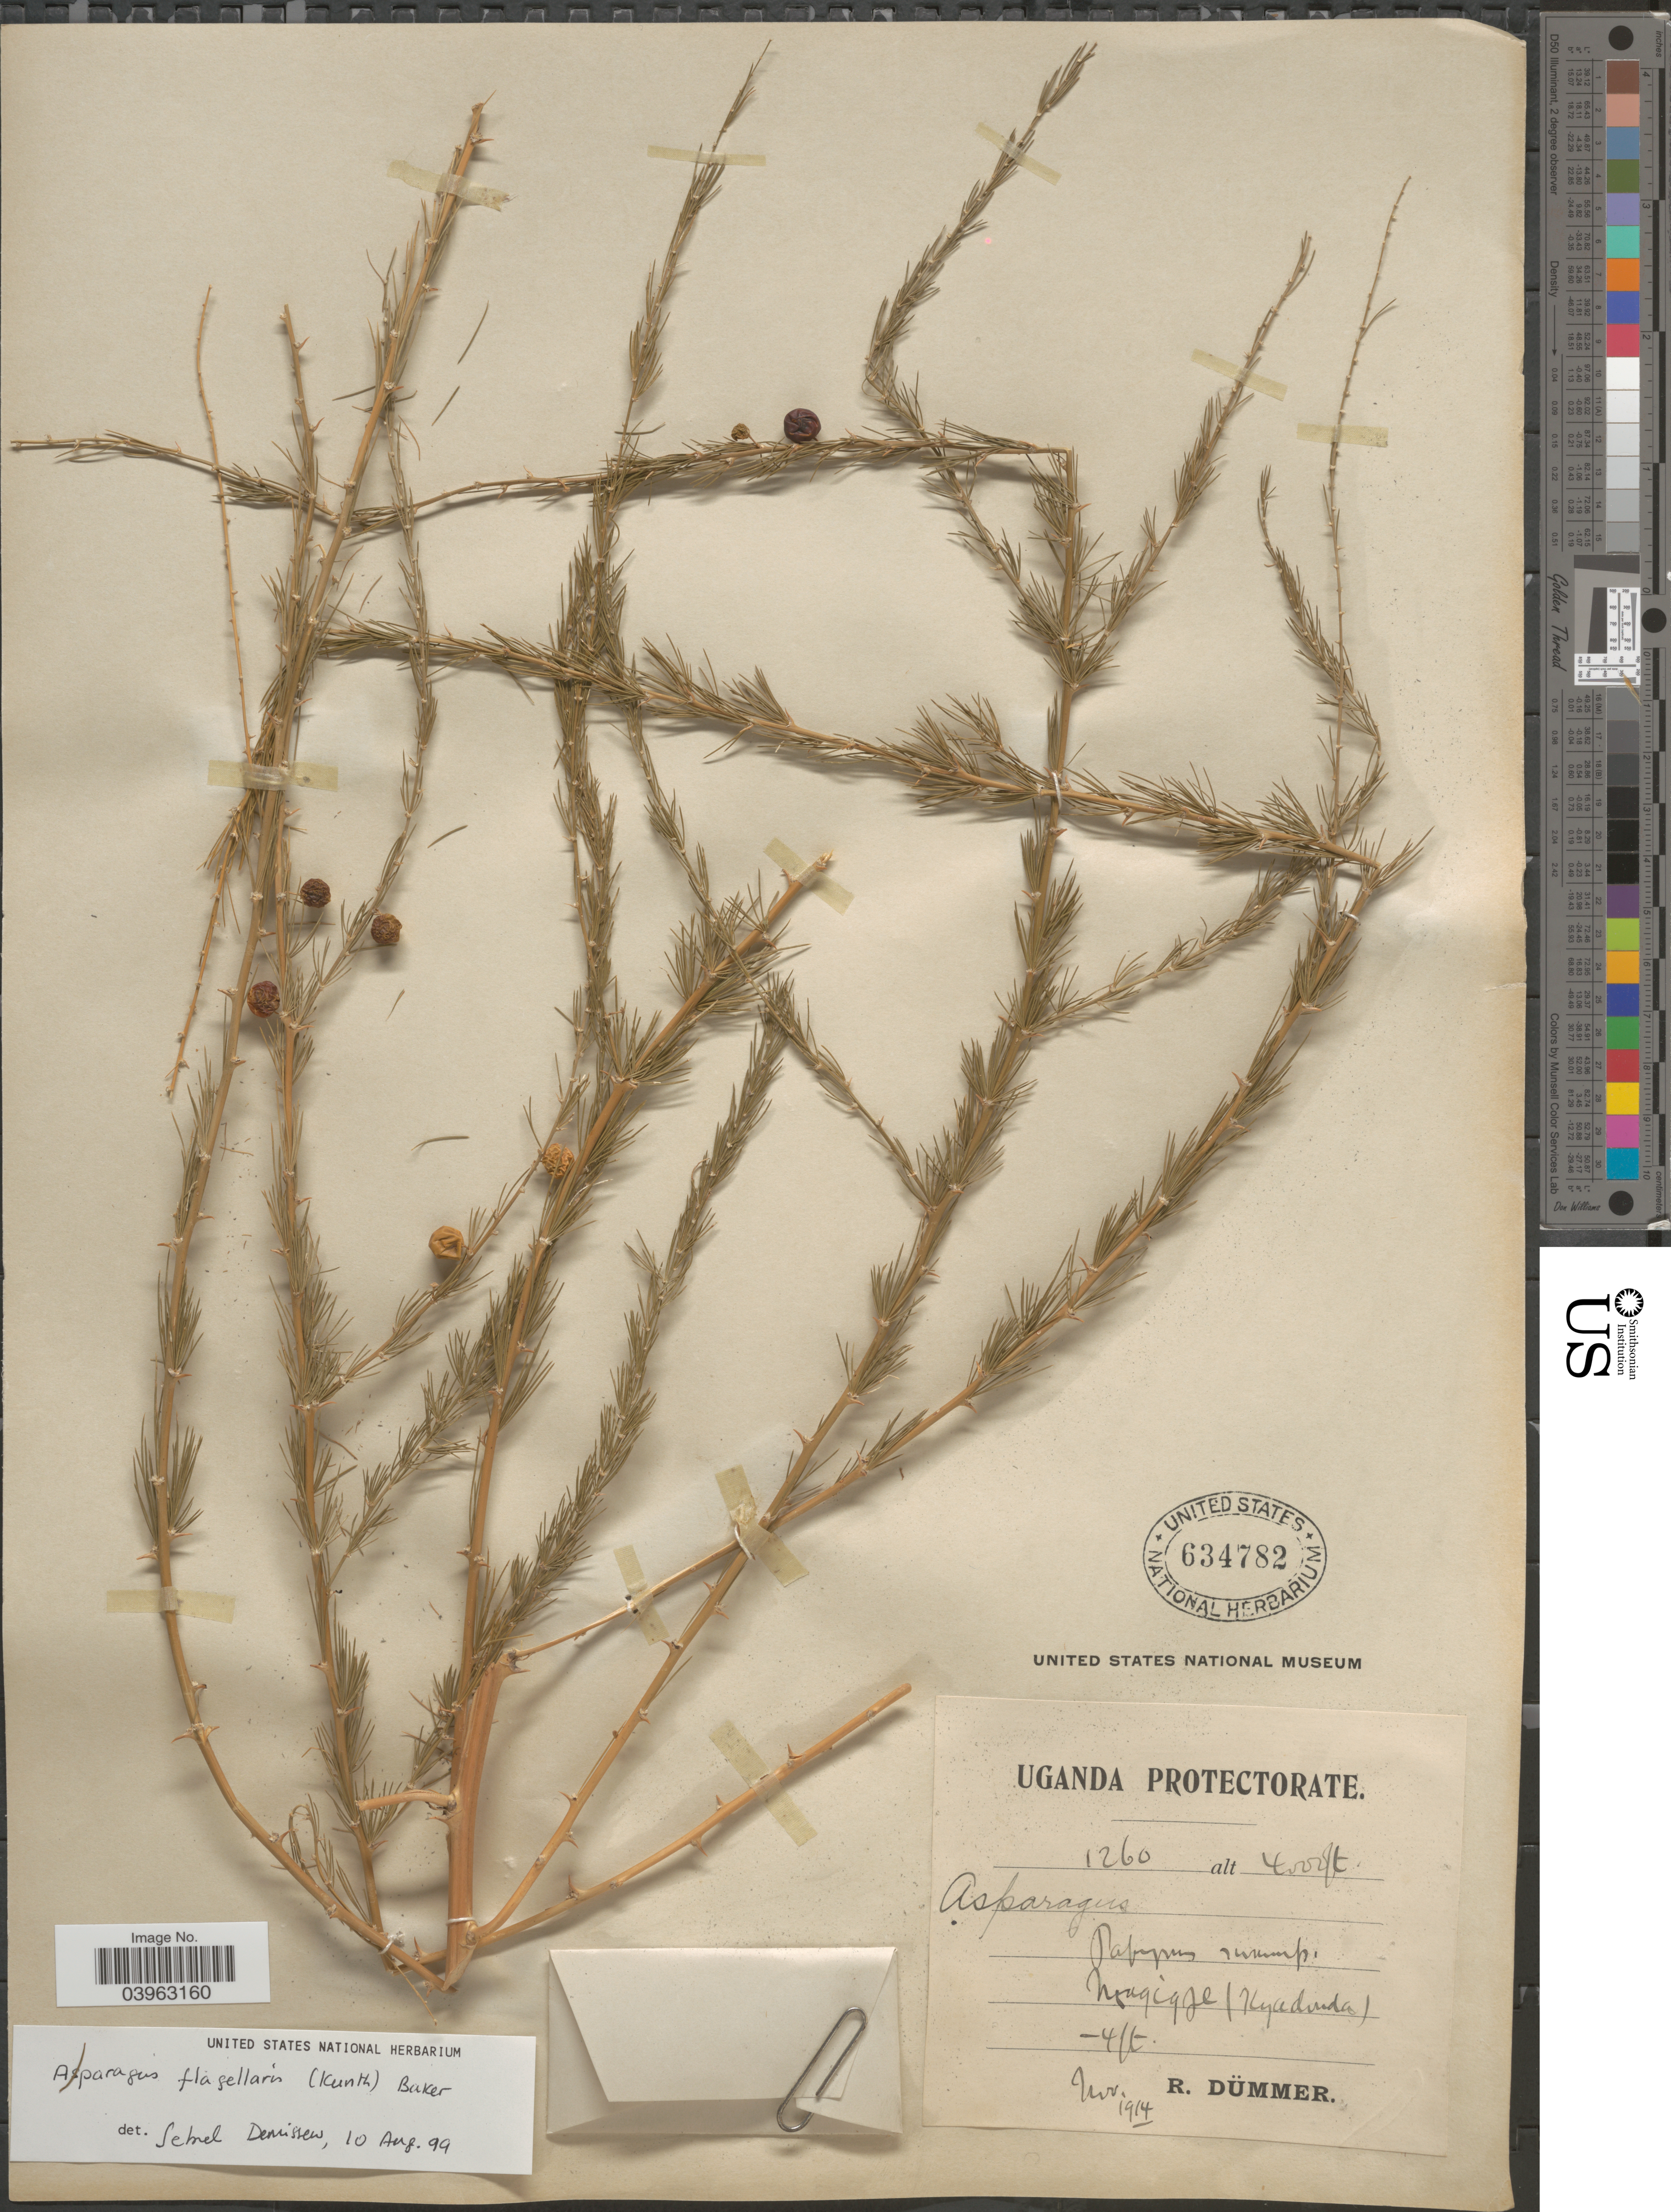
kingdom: Plantae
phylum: Tracheophyta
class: Liliopsida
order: Asparagales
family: Asparagaceae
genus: Asparagus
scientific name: Asparagus flagellaris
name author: (Thunb.) Baker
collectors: R. A. Dümmer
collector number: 1260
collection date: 1914-11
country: Uganda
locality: Uganda Protectorate. Magigye (Kyadondo).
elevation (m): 1219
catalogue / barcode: US 634782